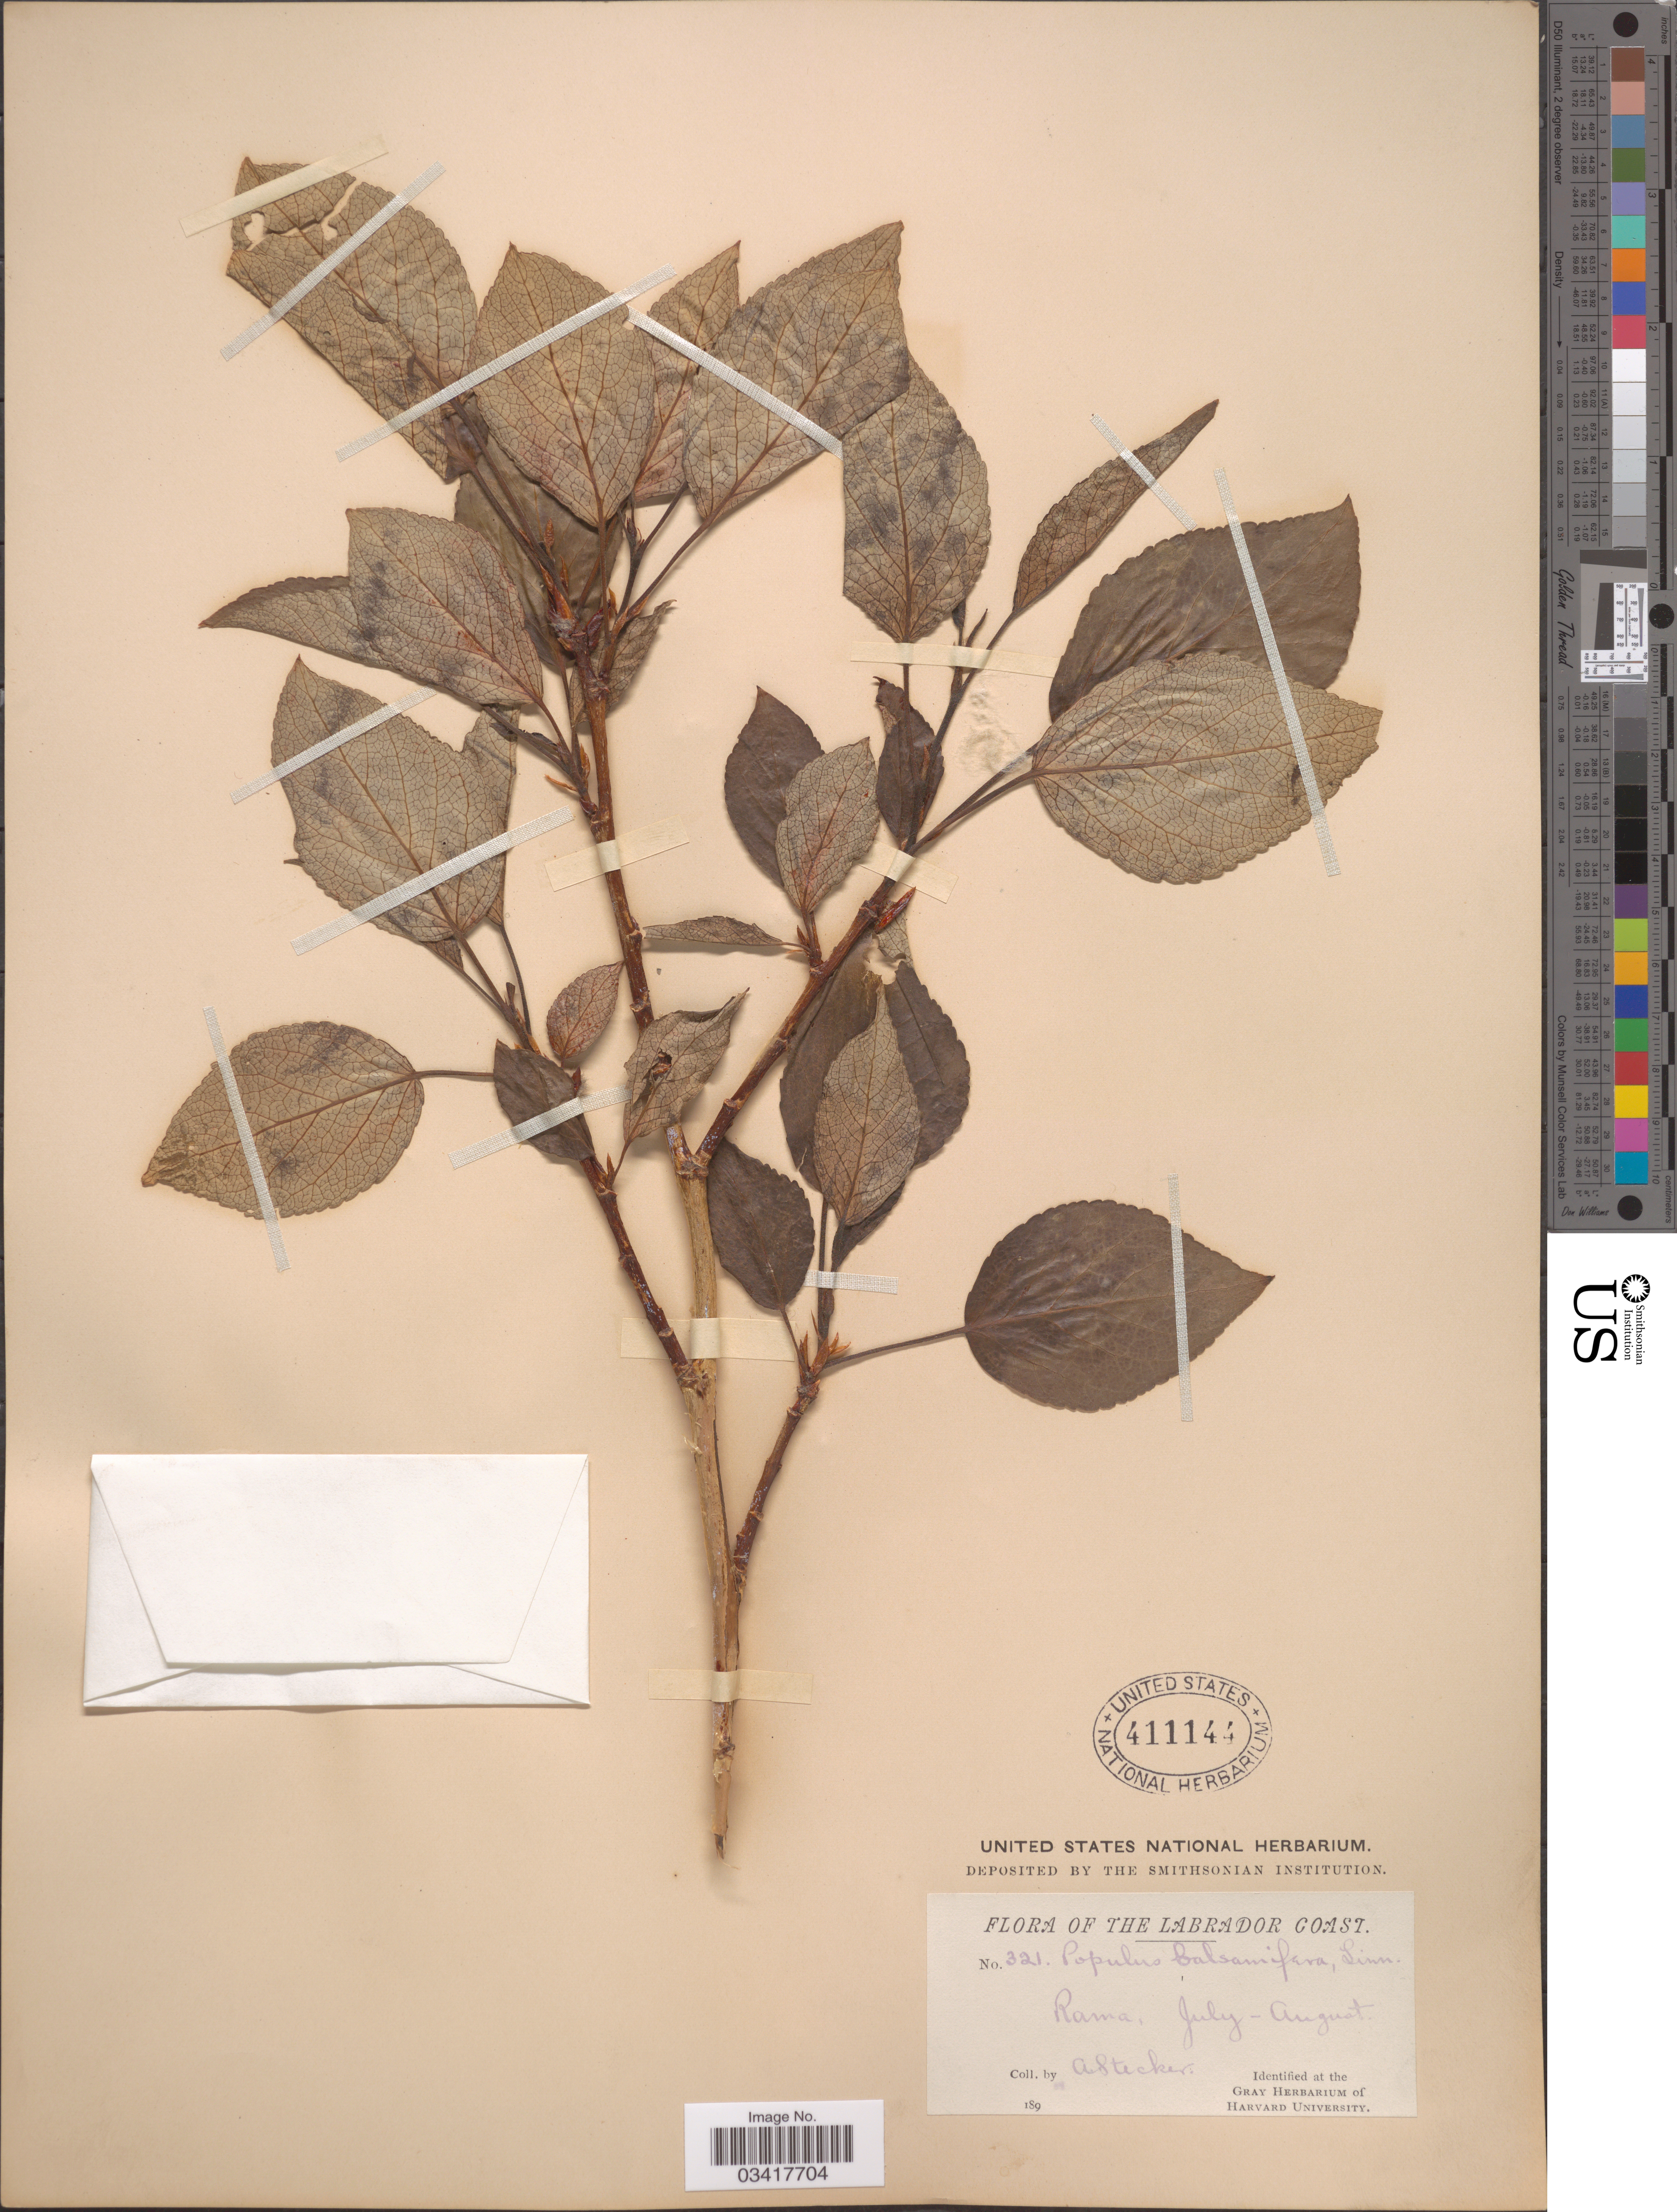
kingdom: Plantae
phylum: Tracheophyta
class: Magnoliopsida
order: Malpighiales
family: Salicaceae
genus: Populus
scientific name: Populus balsamifera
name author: L.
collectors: A. Stecker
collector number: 321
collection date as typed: July - August 189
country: Canada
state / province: Newfoundland and Labrador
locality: The Labrador Coast. Rama.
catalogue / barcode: US 411144